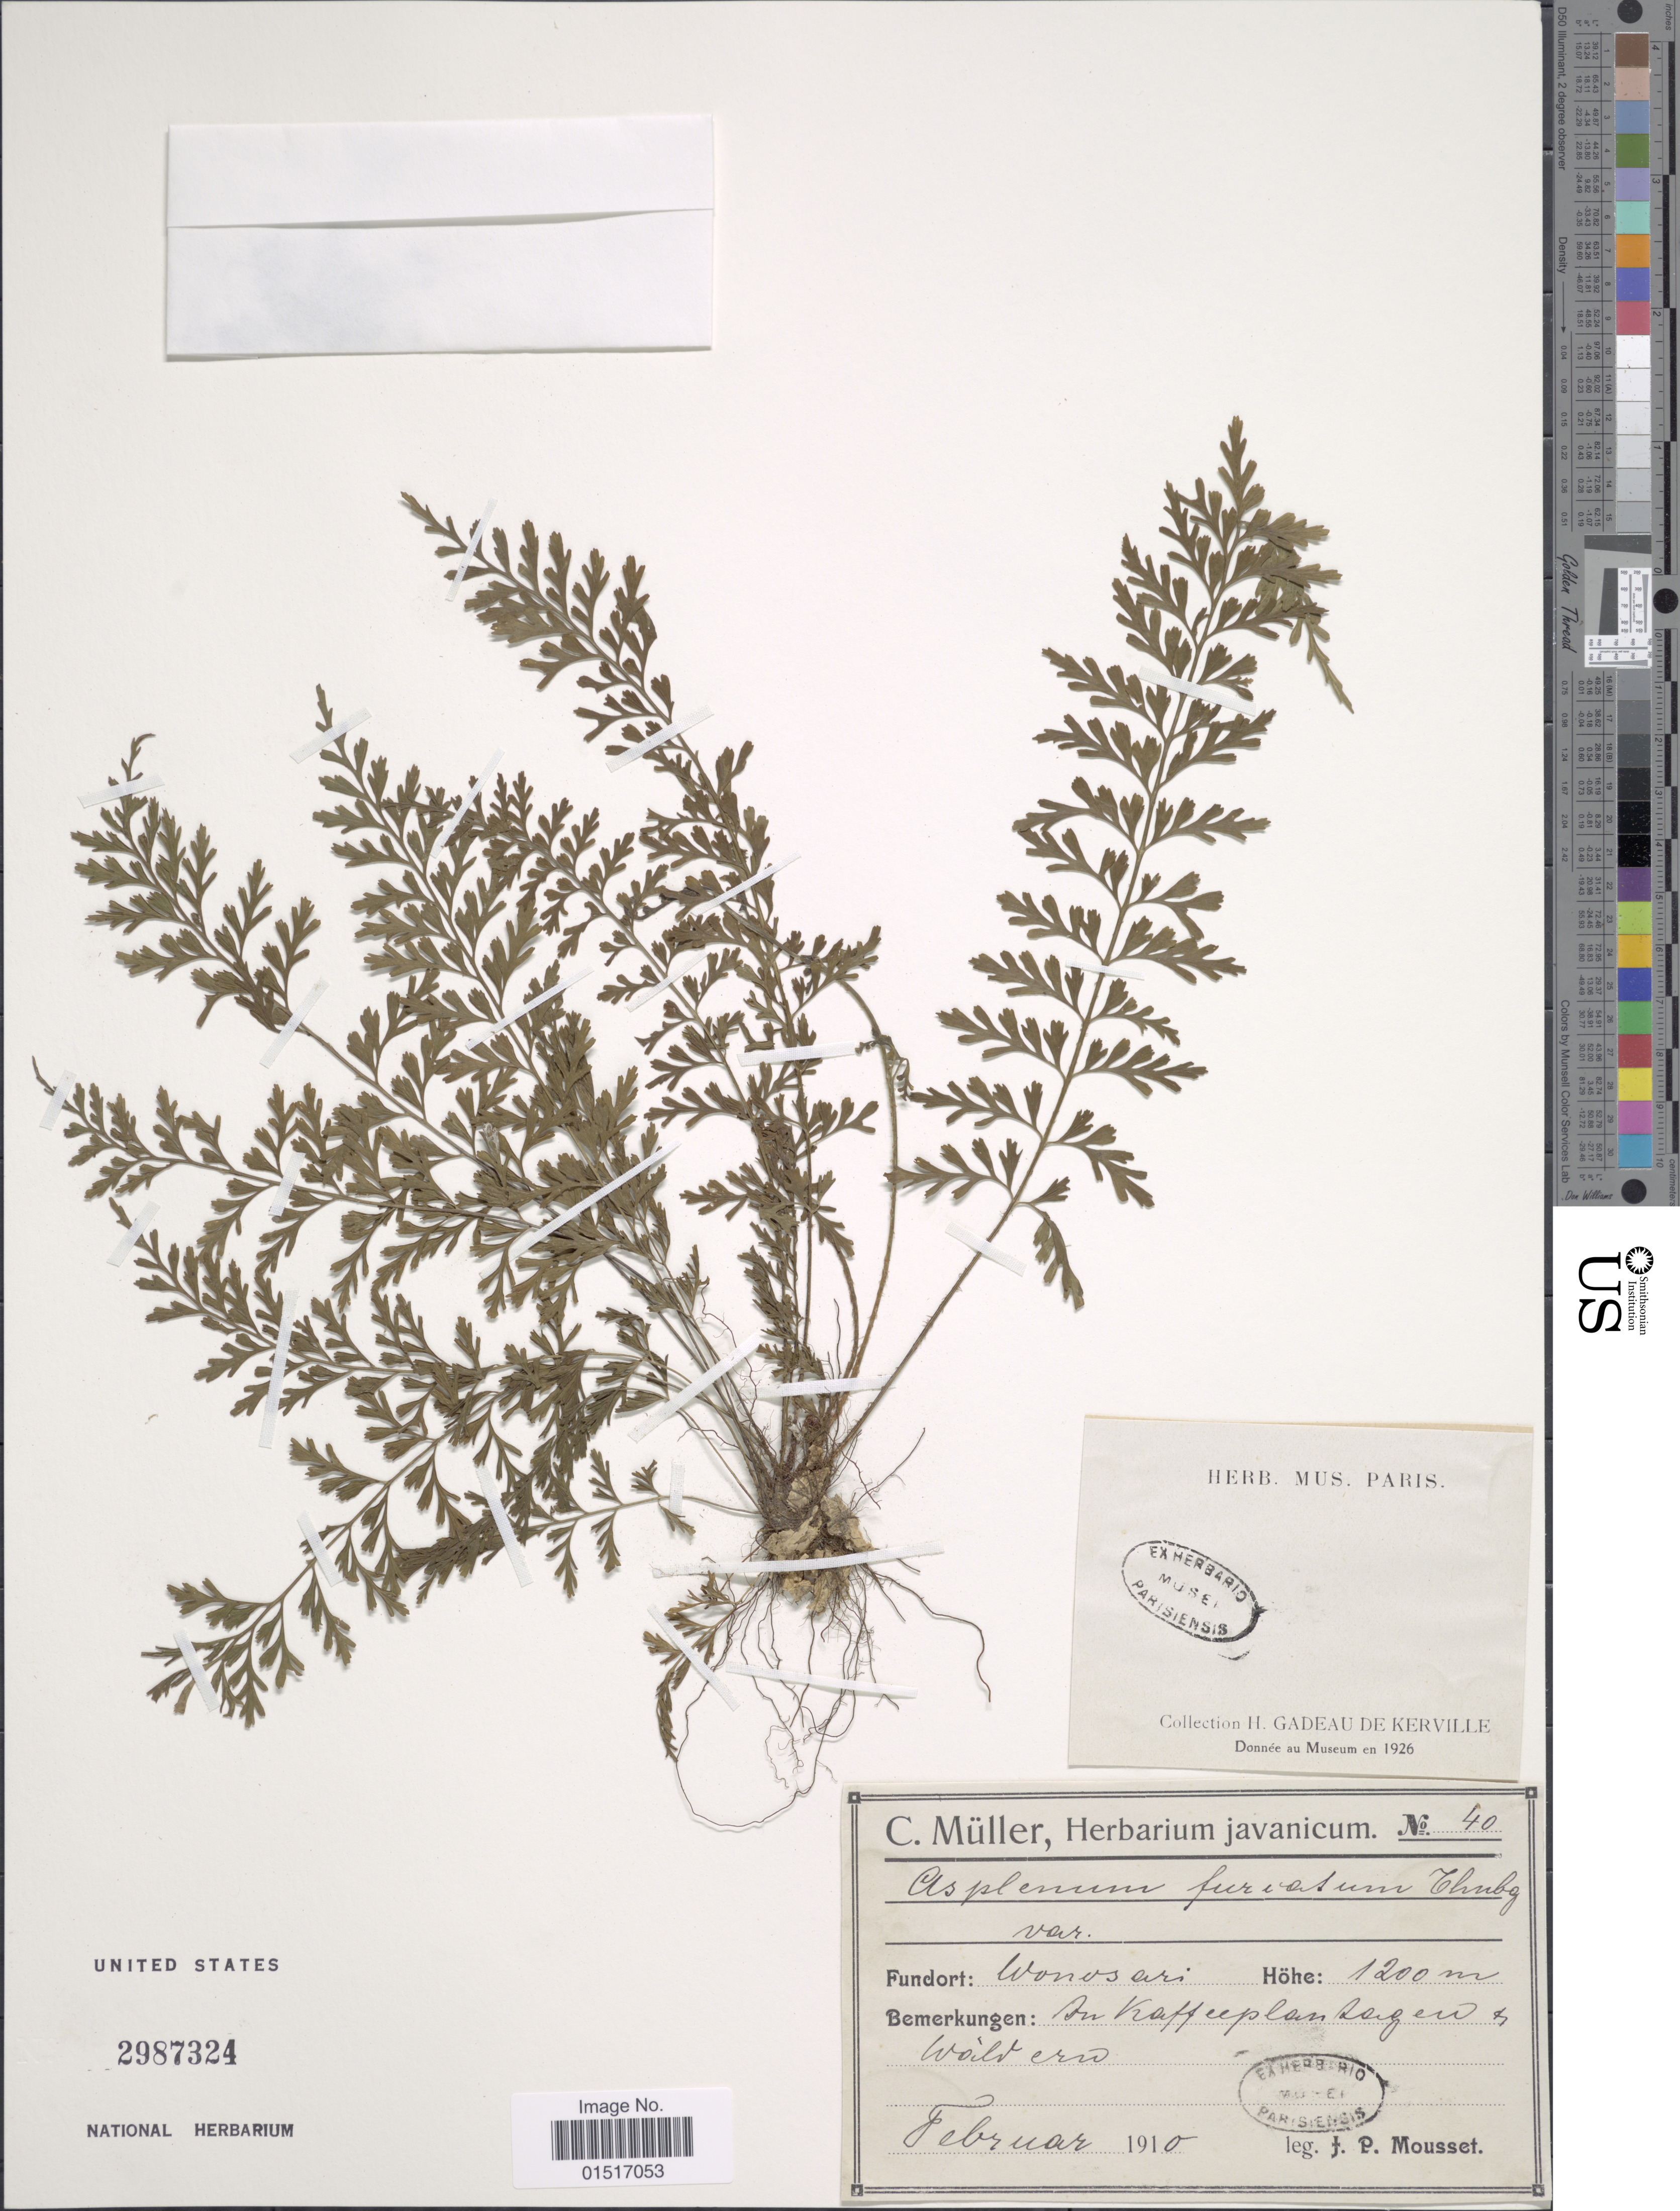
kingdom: Plantae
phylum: Tracheophyta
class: Polypodiopsida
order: Polypodiales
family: Aspleniaceae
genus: Asplenium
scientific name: Asplenium praemorsum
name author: Sw.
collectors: J. Mousset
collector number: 40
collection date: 1910-02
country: Indonesia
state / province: Java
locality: Wonosari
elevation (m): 1200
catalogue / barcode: US 2987324